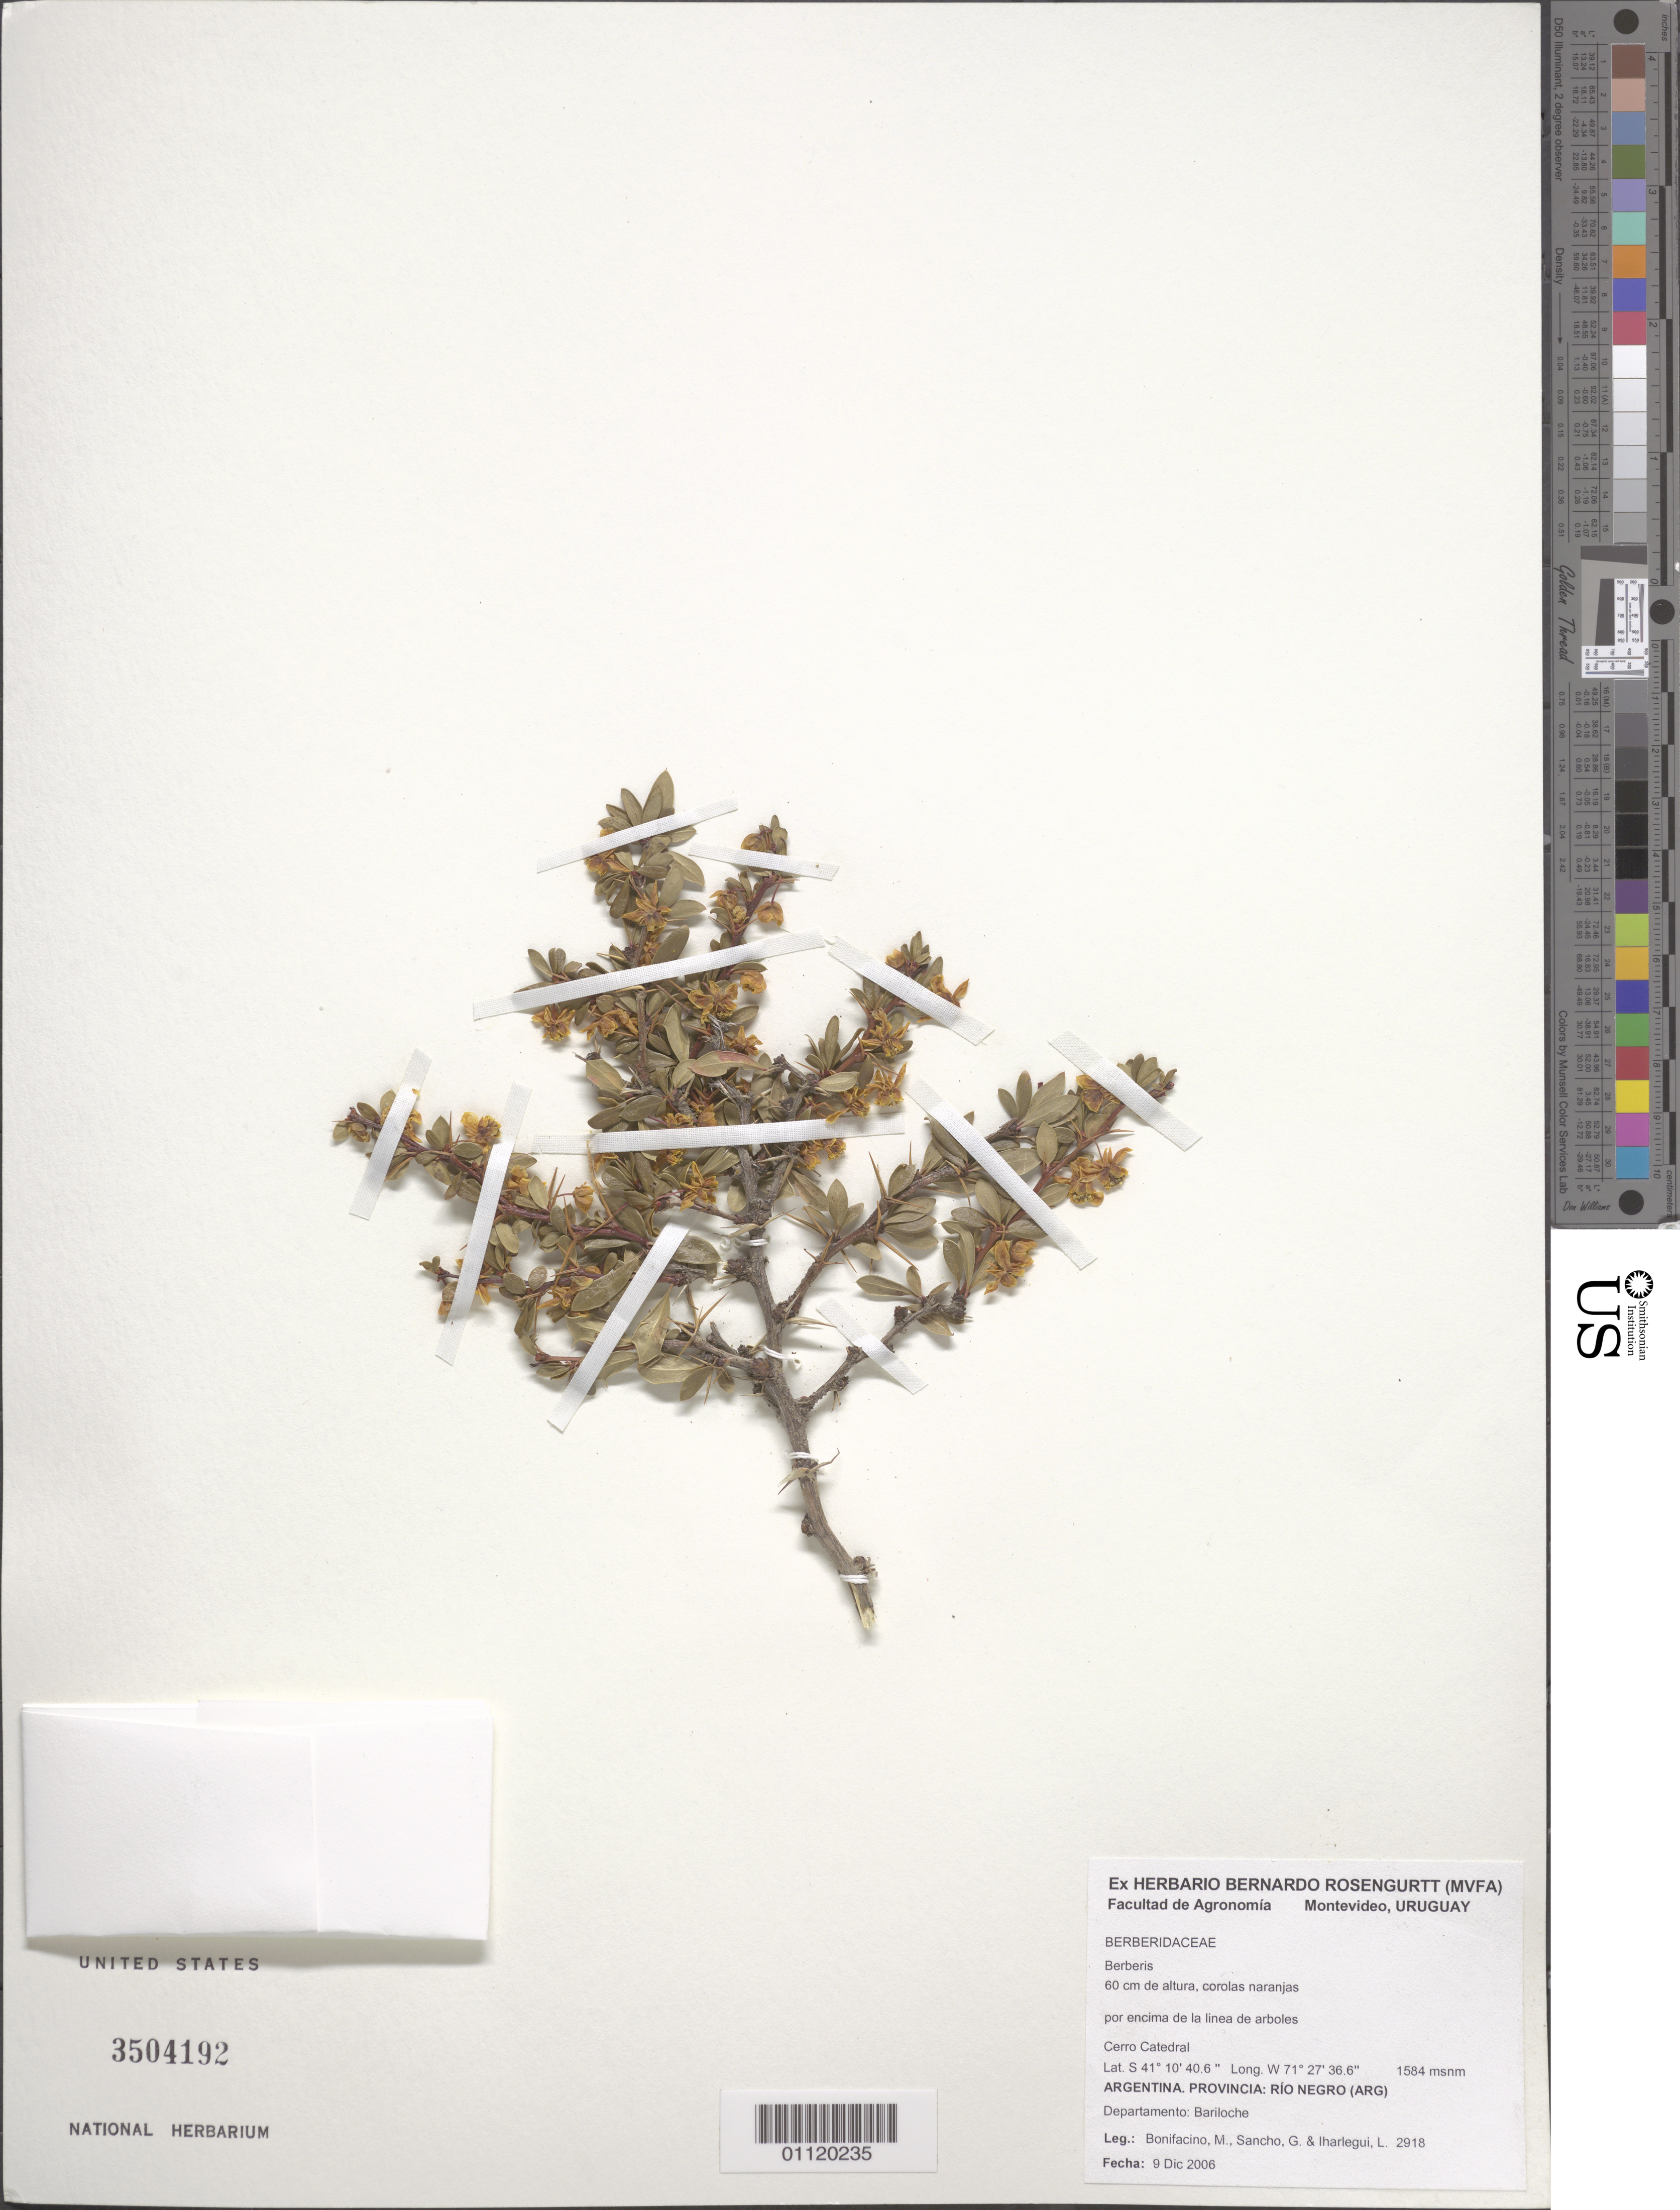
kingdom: Plantae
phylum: Tracheophyta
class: Magnoliopsida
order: Ranunculales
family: Berberidaceae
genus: Berberis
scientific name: Berberis sp.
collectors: M. Bonifacino & M. L. Sancho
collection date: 2006-12-09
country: Uruguay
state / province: Rio Negro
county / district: Bariloche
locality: por encima de la linea de arboles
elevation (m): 1584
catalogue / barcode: US 3504192